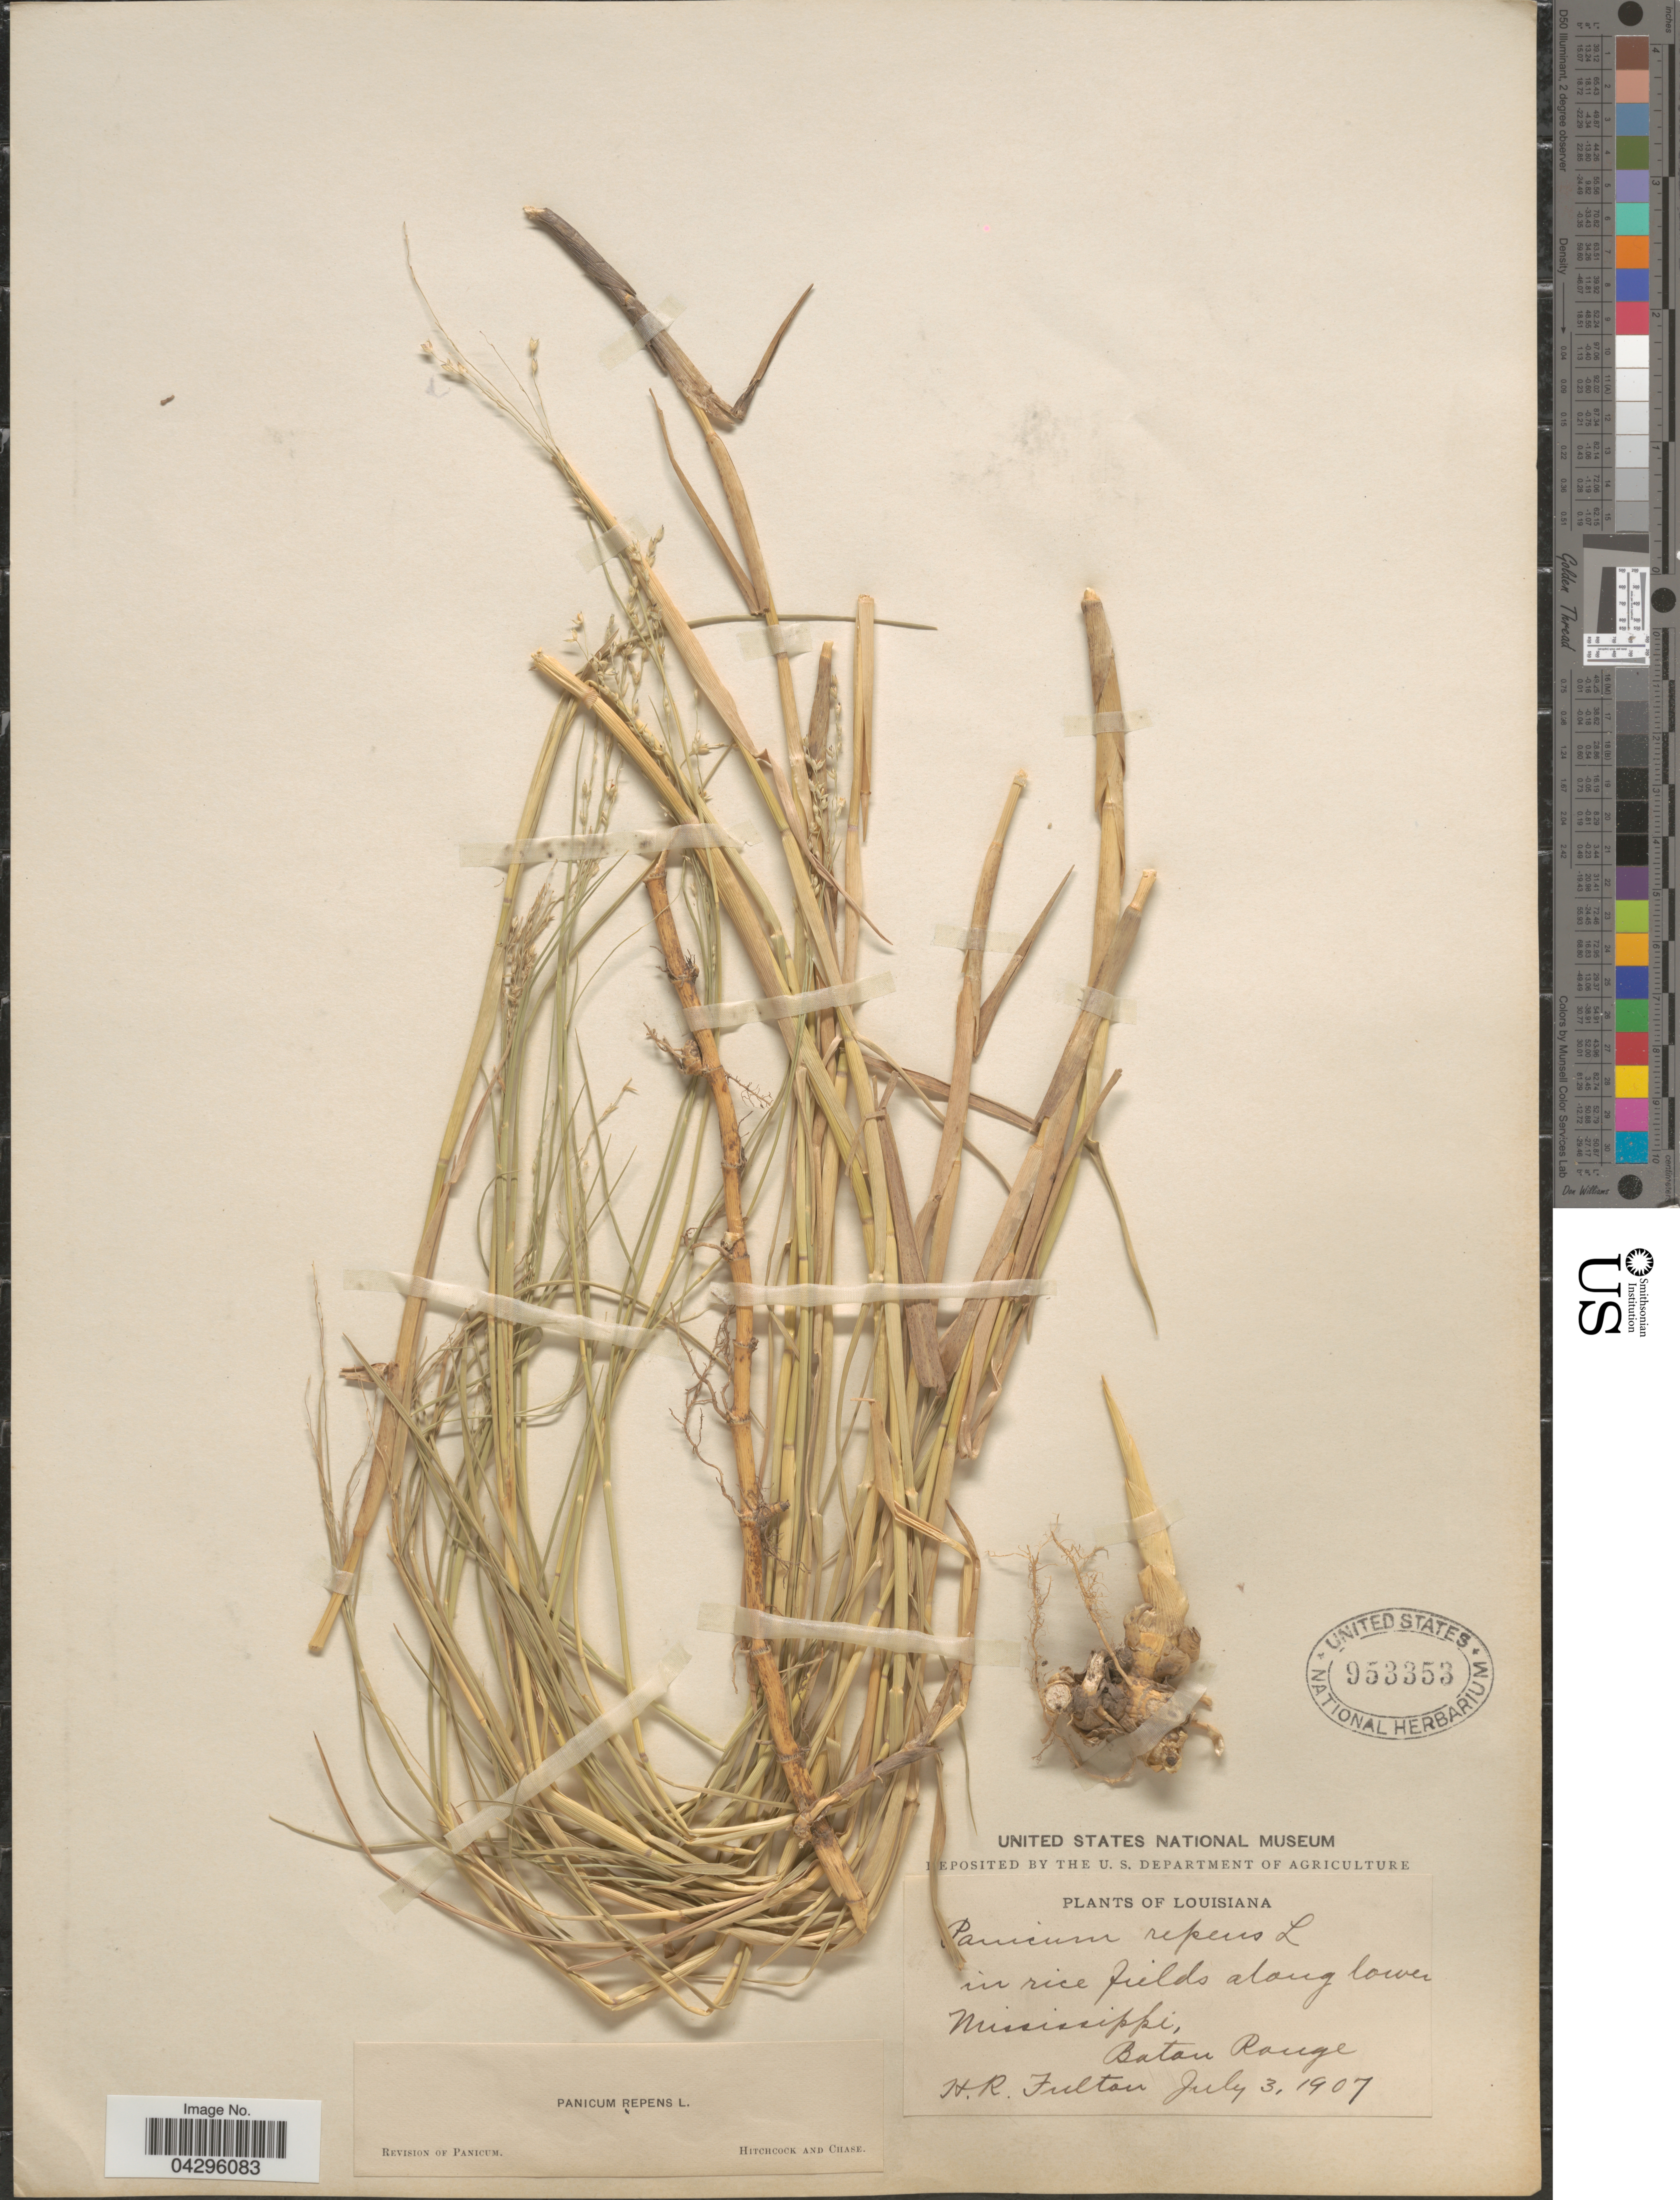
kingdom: Plantae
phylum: Tracheophyta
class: Liliopsida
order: Poales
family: Poaceae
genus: Panicum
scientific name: Panicum repens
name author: L.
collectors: H. Fulton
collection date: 1907-07-03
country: United States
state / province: Louisiana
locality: In rice fields along lower Mississippi, Batan Range.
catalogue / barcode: US 953353